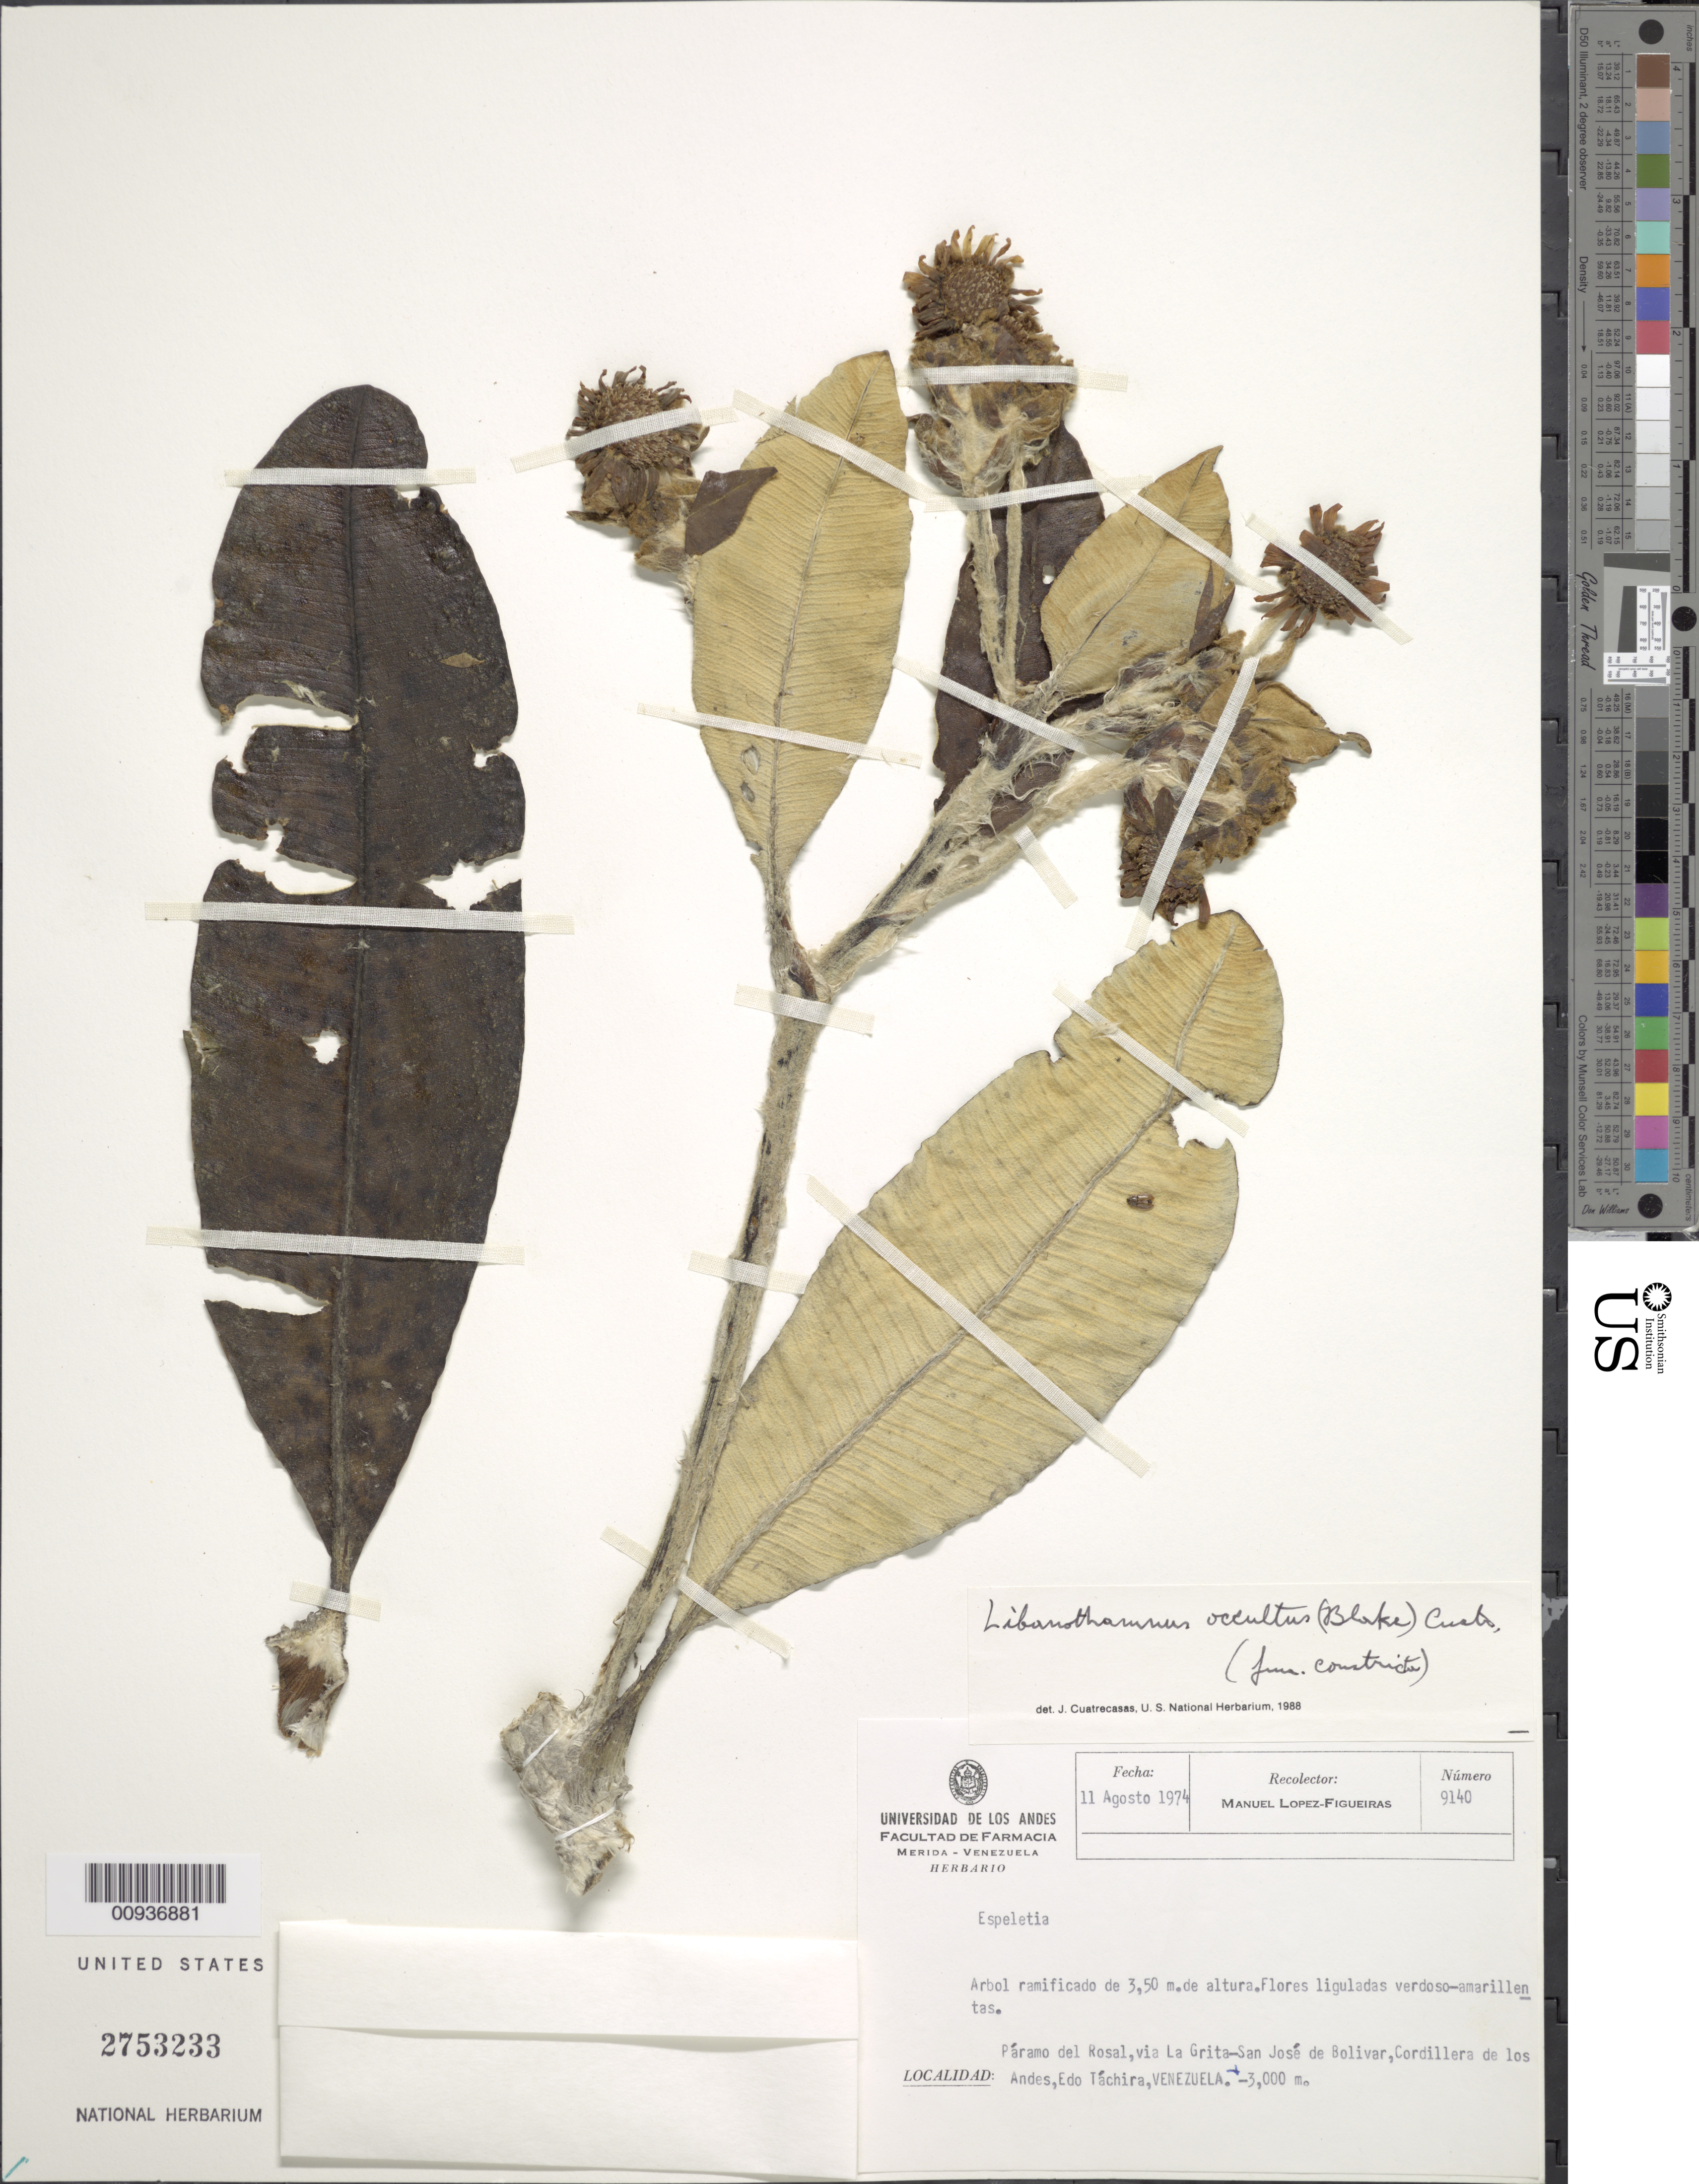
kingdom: Plantae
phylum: Tracheophyta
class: Magnoliopsida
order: Asterales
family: Asteraceae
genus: Libanothamnus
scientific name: Libanothamnus occultus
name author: (S.F. Blake) Cuatrec.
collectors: M. López Figueiras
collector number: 9140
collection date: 1974-08-11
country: Venezuela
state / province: Tachira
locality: Paramo del Rosal, via La Grita-San Jose de Bolivar, Cordillera de Los Andes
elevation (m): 3000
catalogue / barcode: US 2753233